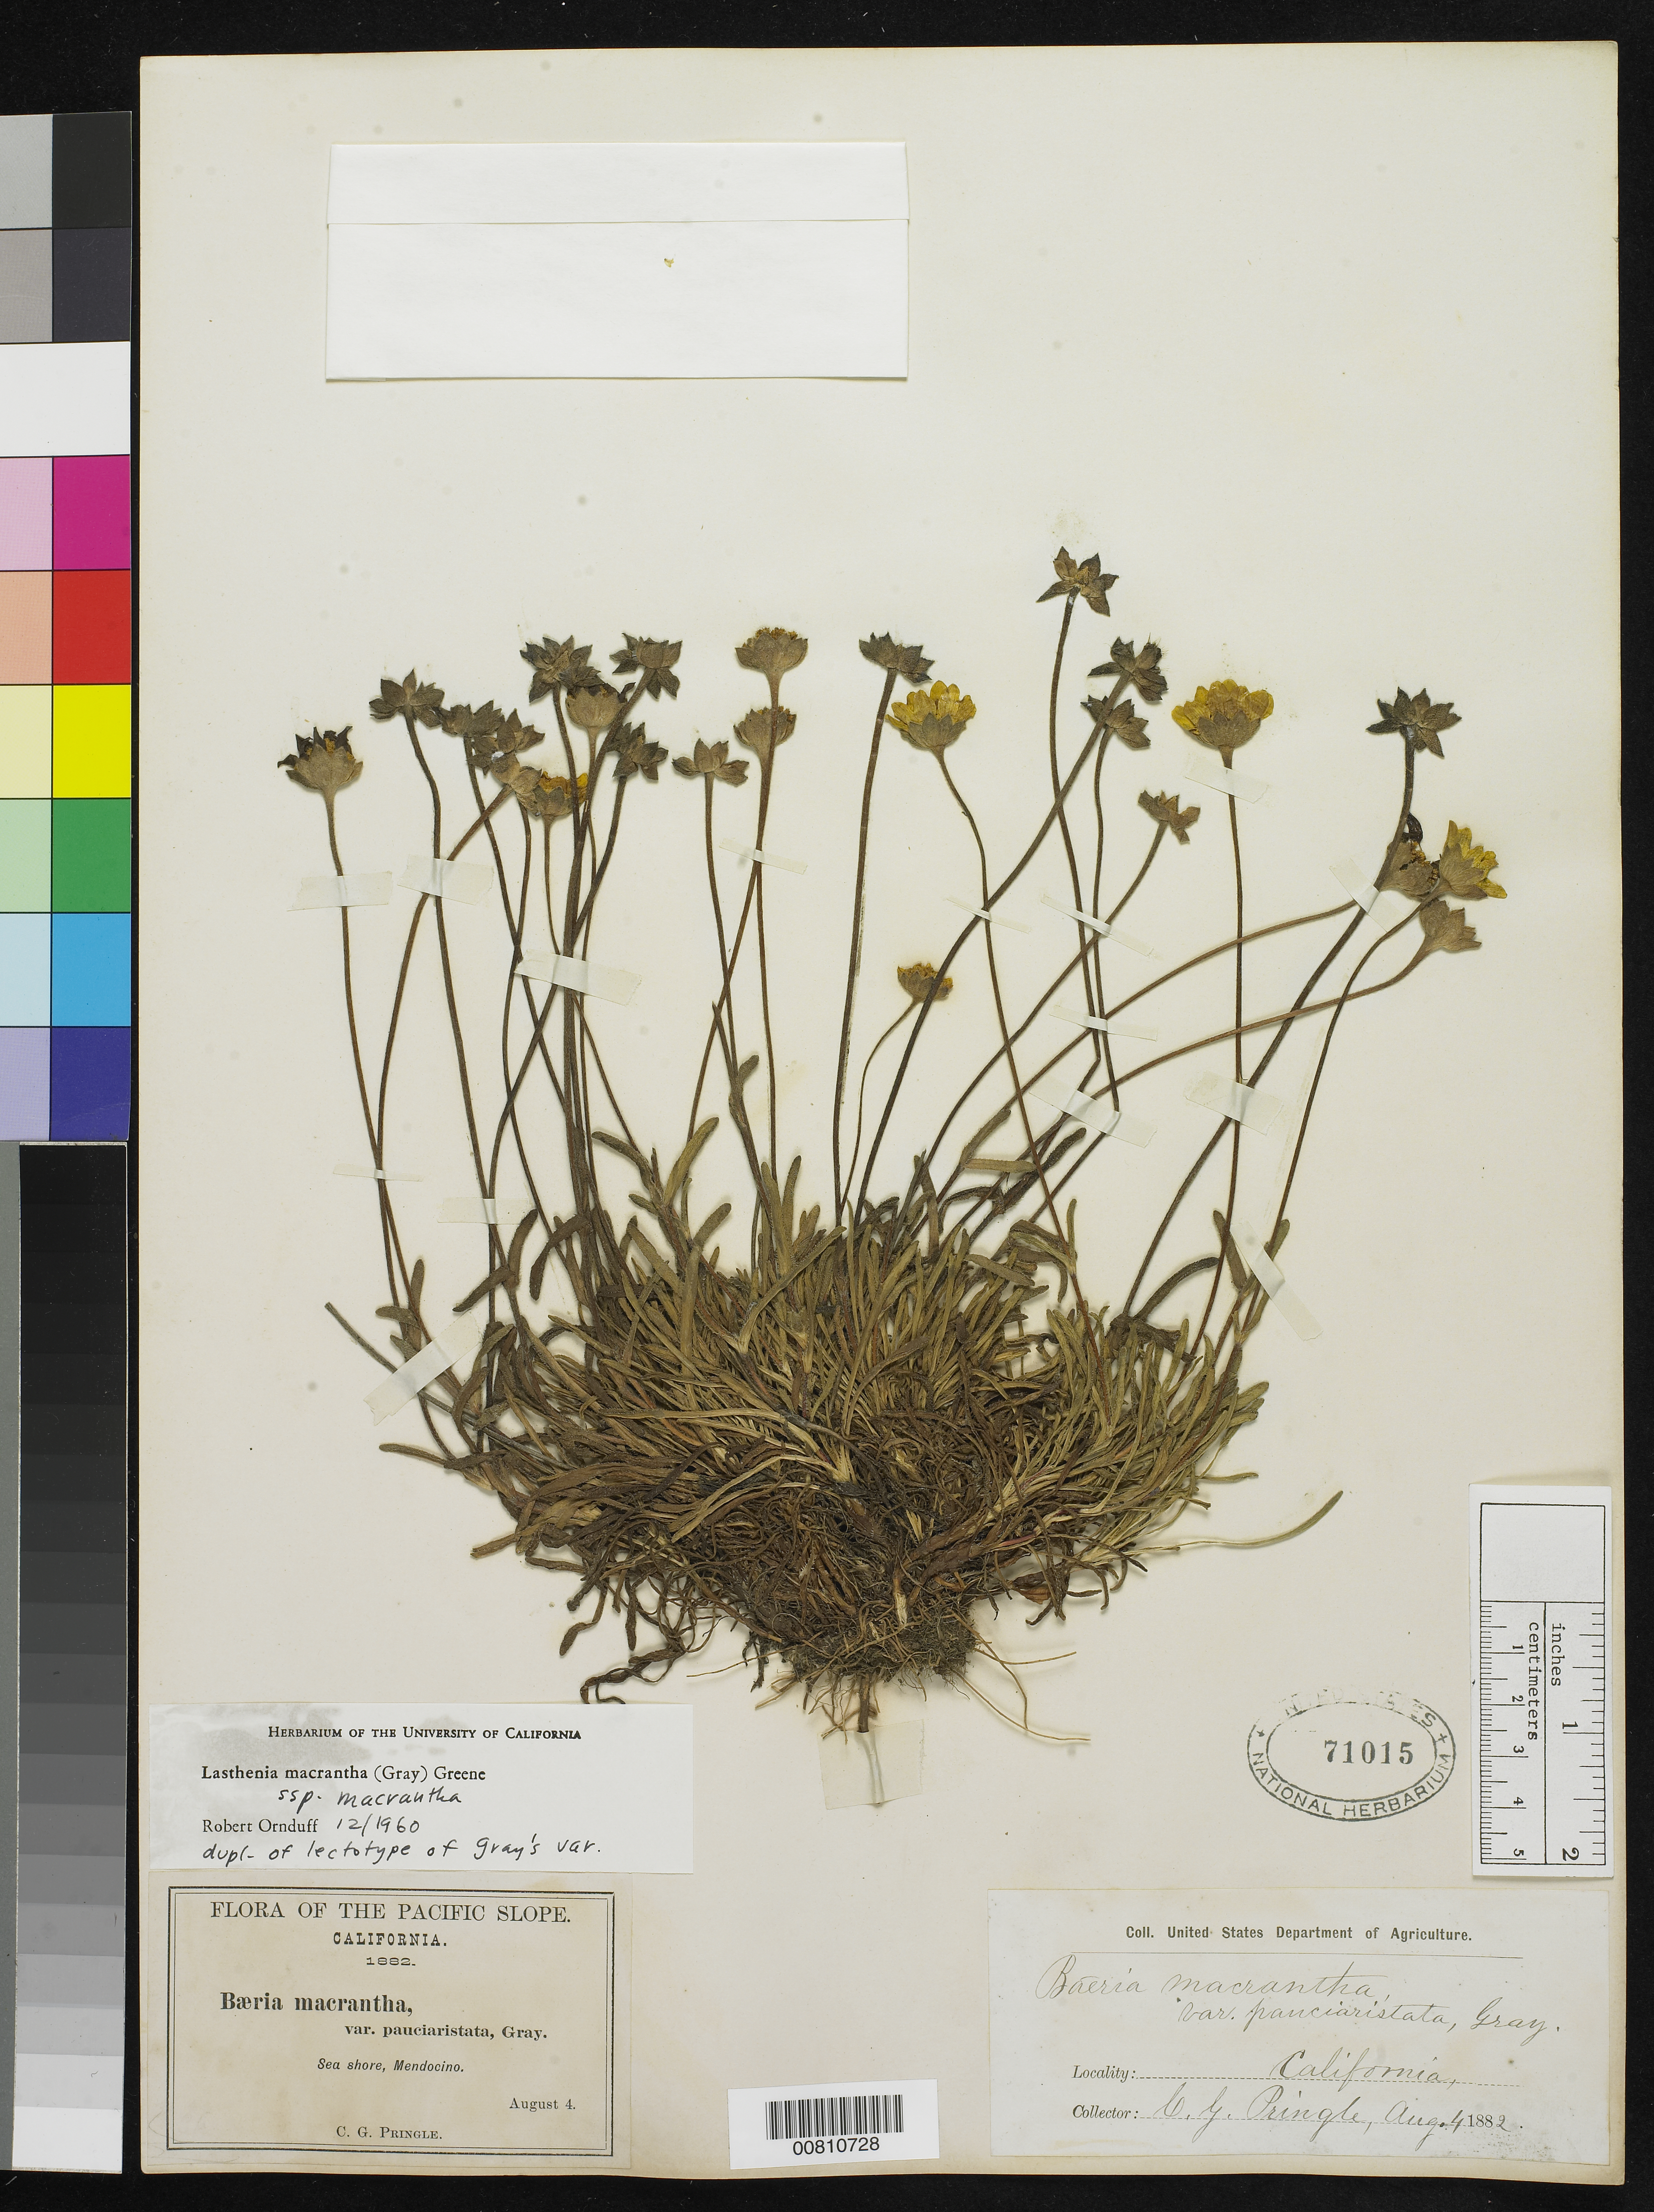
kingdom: Plantae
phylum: Tracheophyta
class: Magnoliopsida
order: Asterales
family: Asteraceae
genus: Baeria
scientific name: Baeria macrantha var. pauciaristata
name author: A. Gray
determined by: Ornduff, R.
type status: Type Collection; Isolectotype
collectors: C. G. Pringle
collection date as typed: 04 Aug 1882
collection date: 1882-08-04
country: United States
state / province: California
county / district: Mendocino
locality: Sea shore, Mendocino.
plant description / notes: Lectotype at GH apparently labeled Pringle 224, but other label data match US sheet.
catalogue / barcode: US 71015